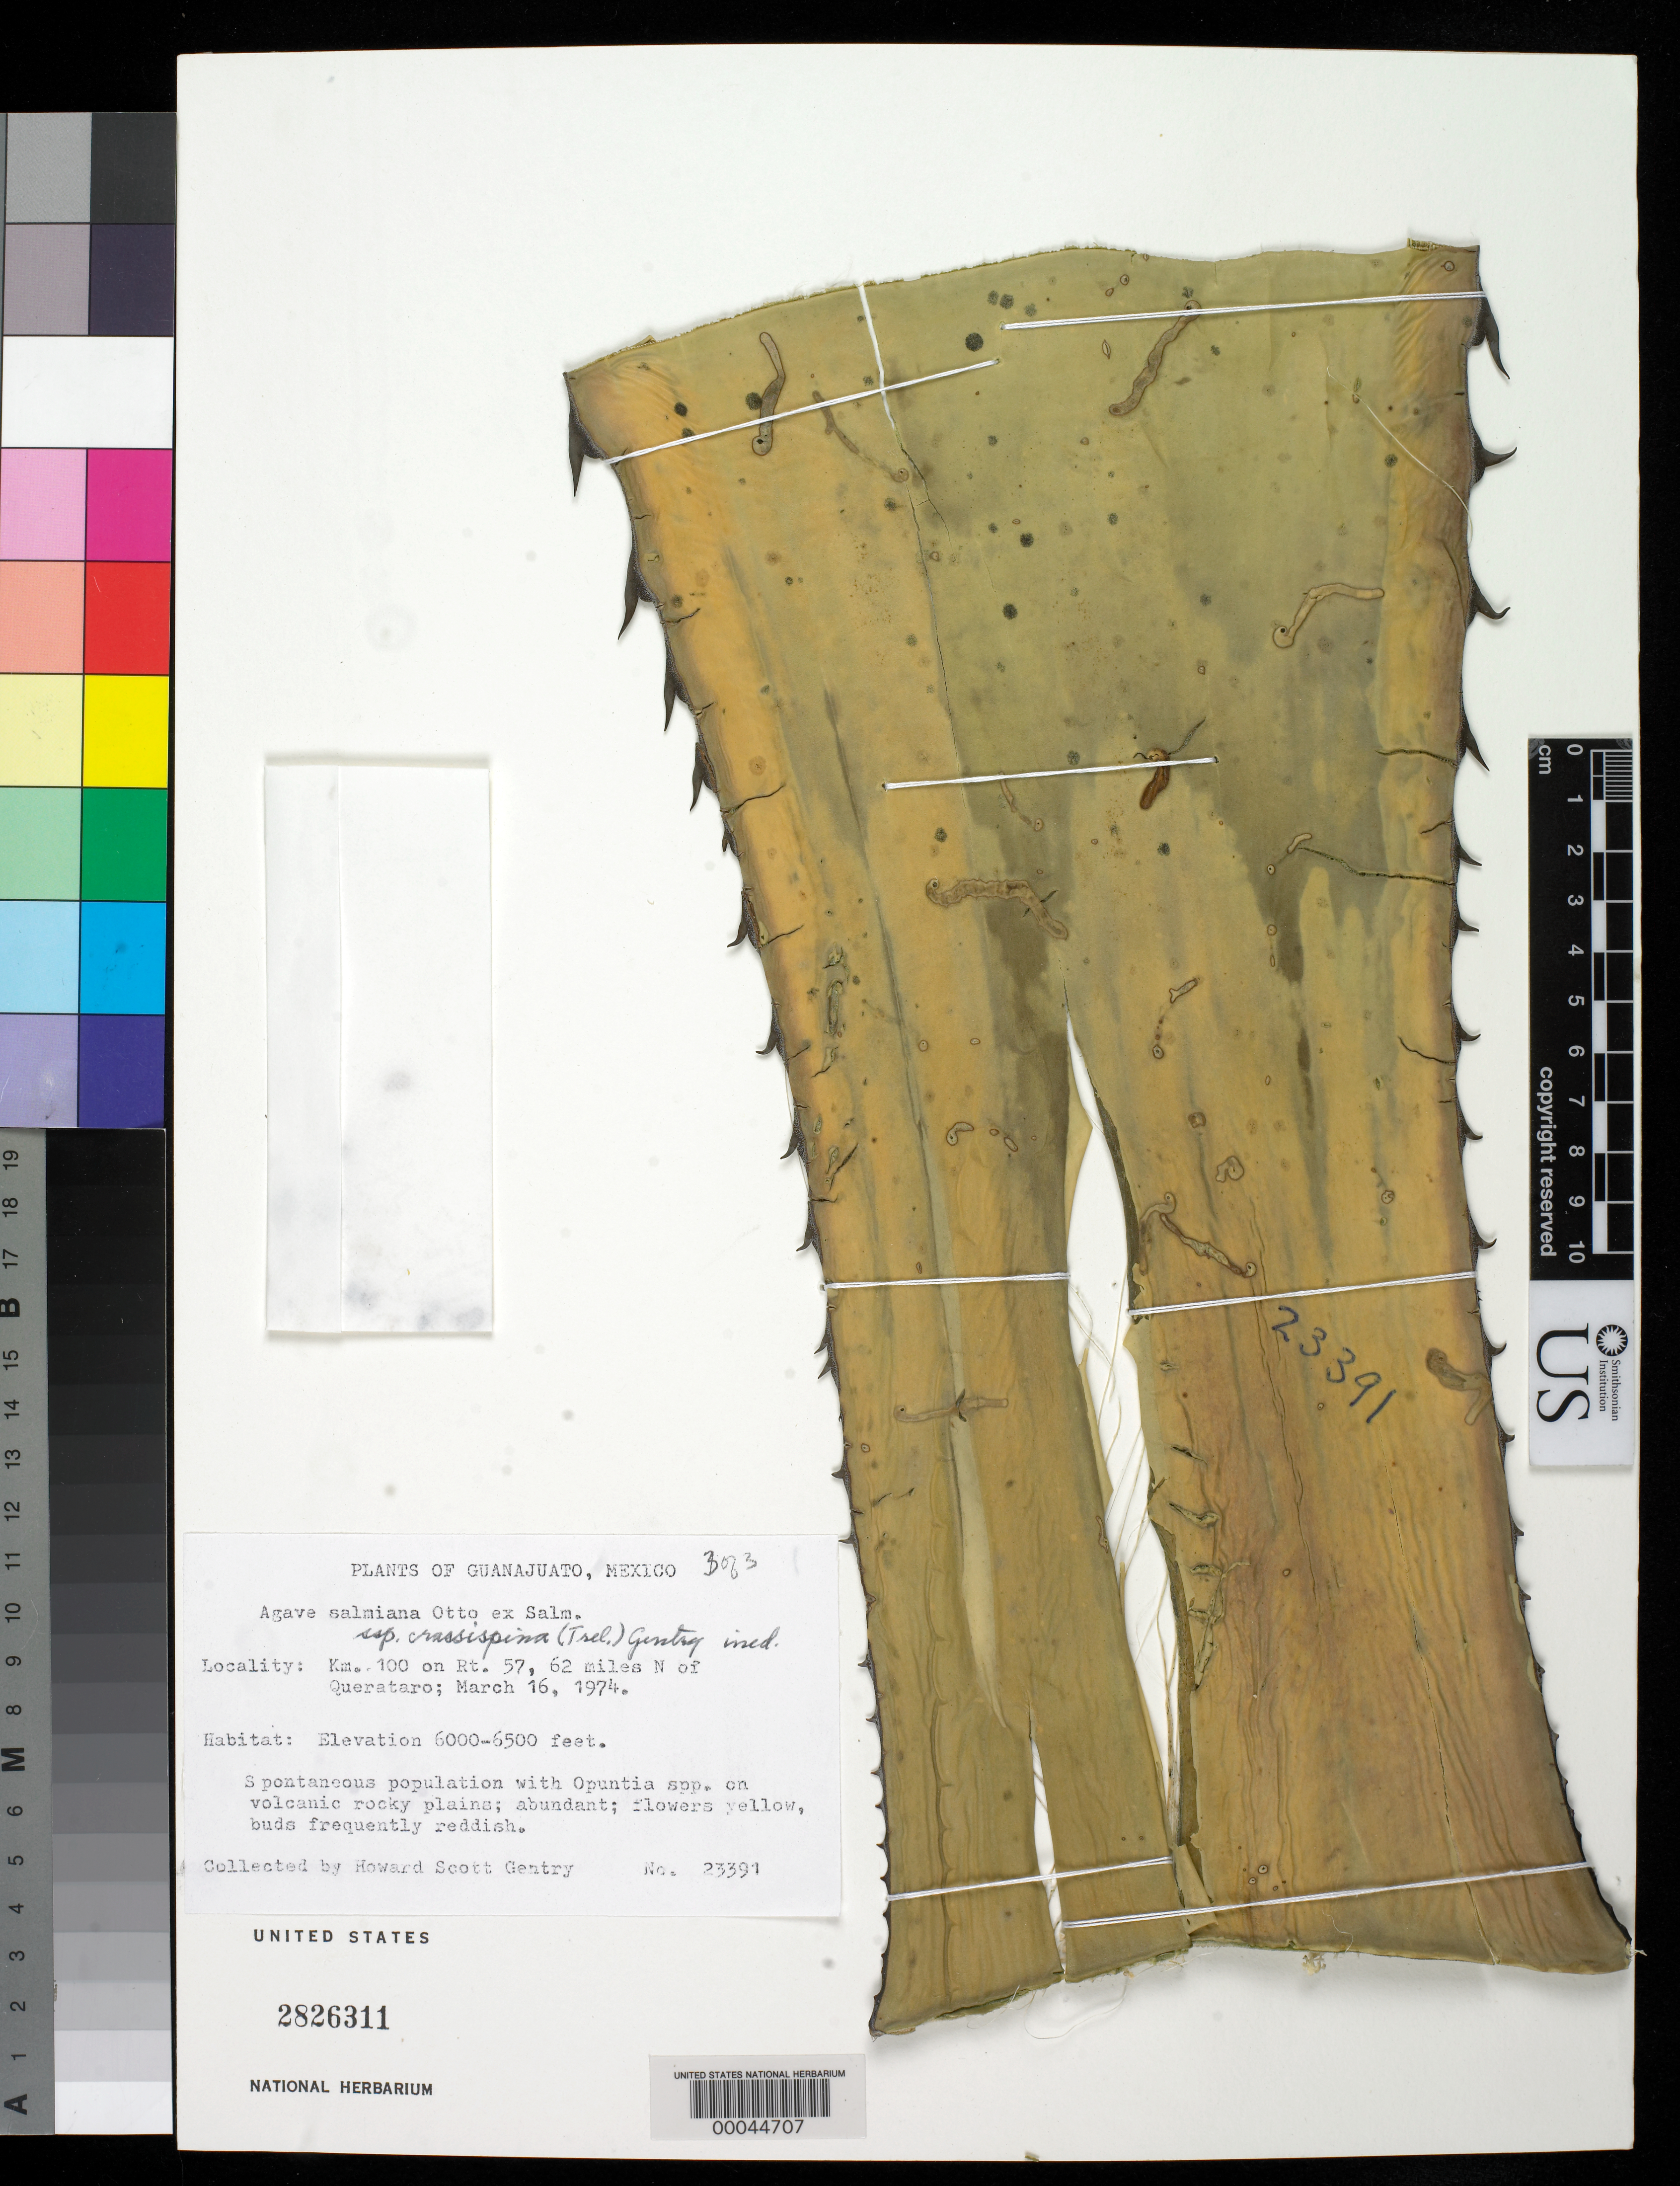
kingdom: Plantae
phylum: Tracheophyta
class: Liliopsida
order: Asparagales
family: Asparagaceae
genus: Agave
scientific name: Agave salmiana subsp. crassispina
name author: (Trel.) Gentry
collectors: H. S. Gentry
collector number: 23391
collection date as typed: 16 Mar 1974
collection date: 1974-03-16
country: Mexico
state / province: Guanajuato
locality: Km 100 on rt 57, 62 mi N of Querataro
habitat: Vocanic rocky plains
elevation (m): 1829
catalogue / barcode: US 2826311